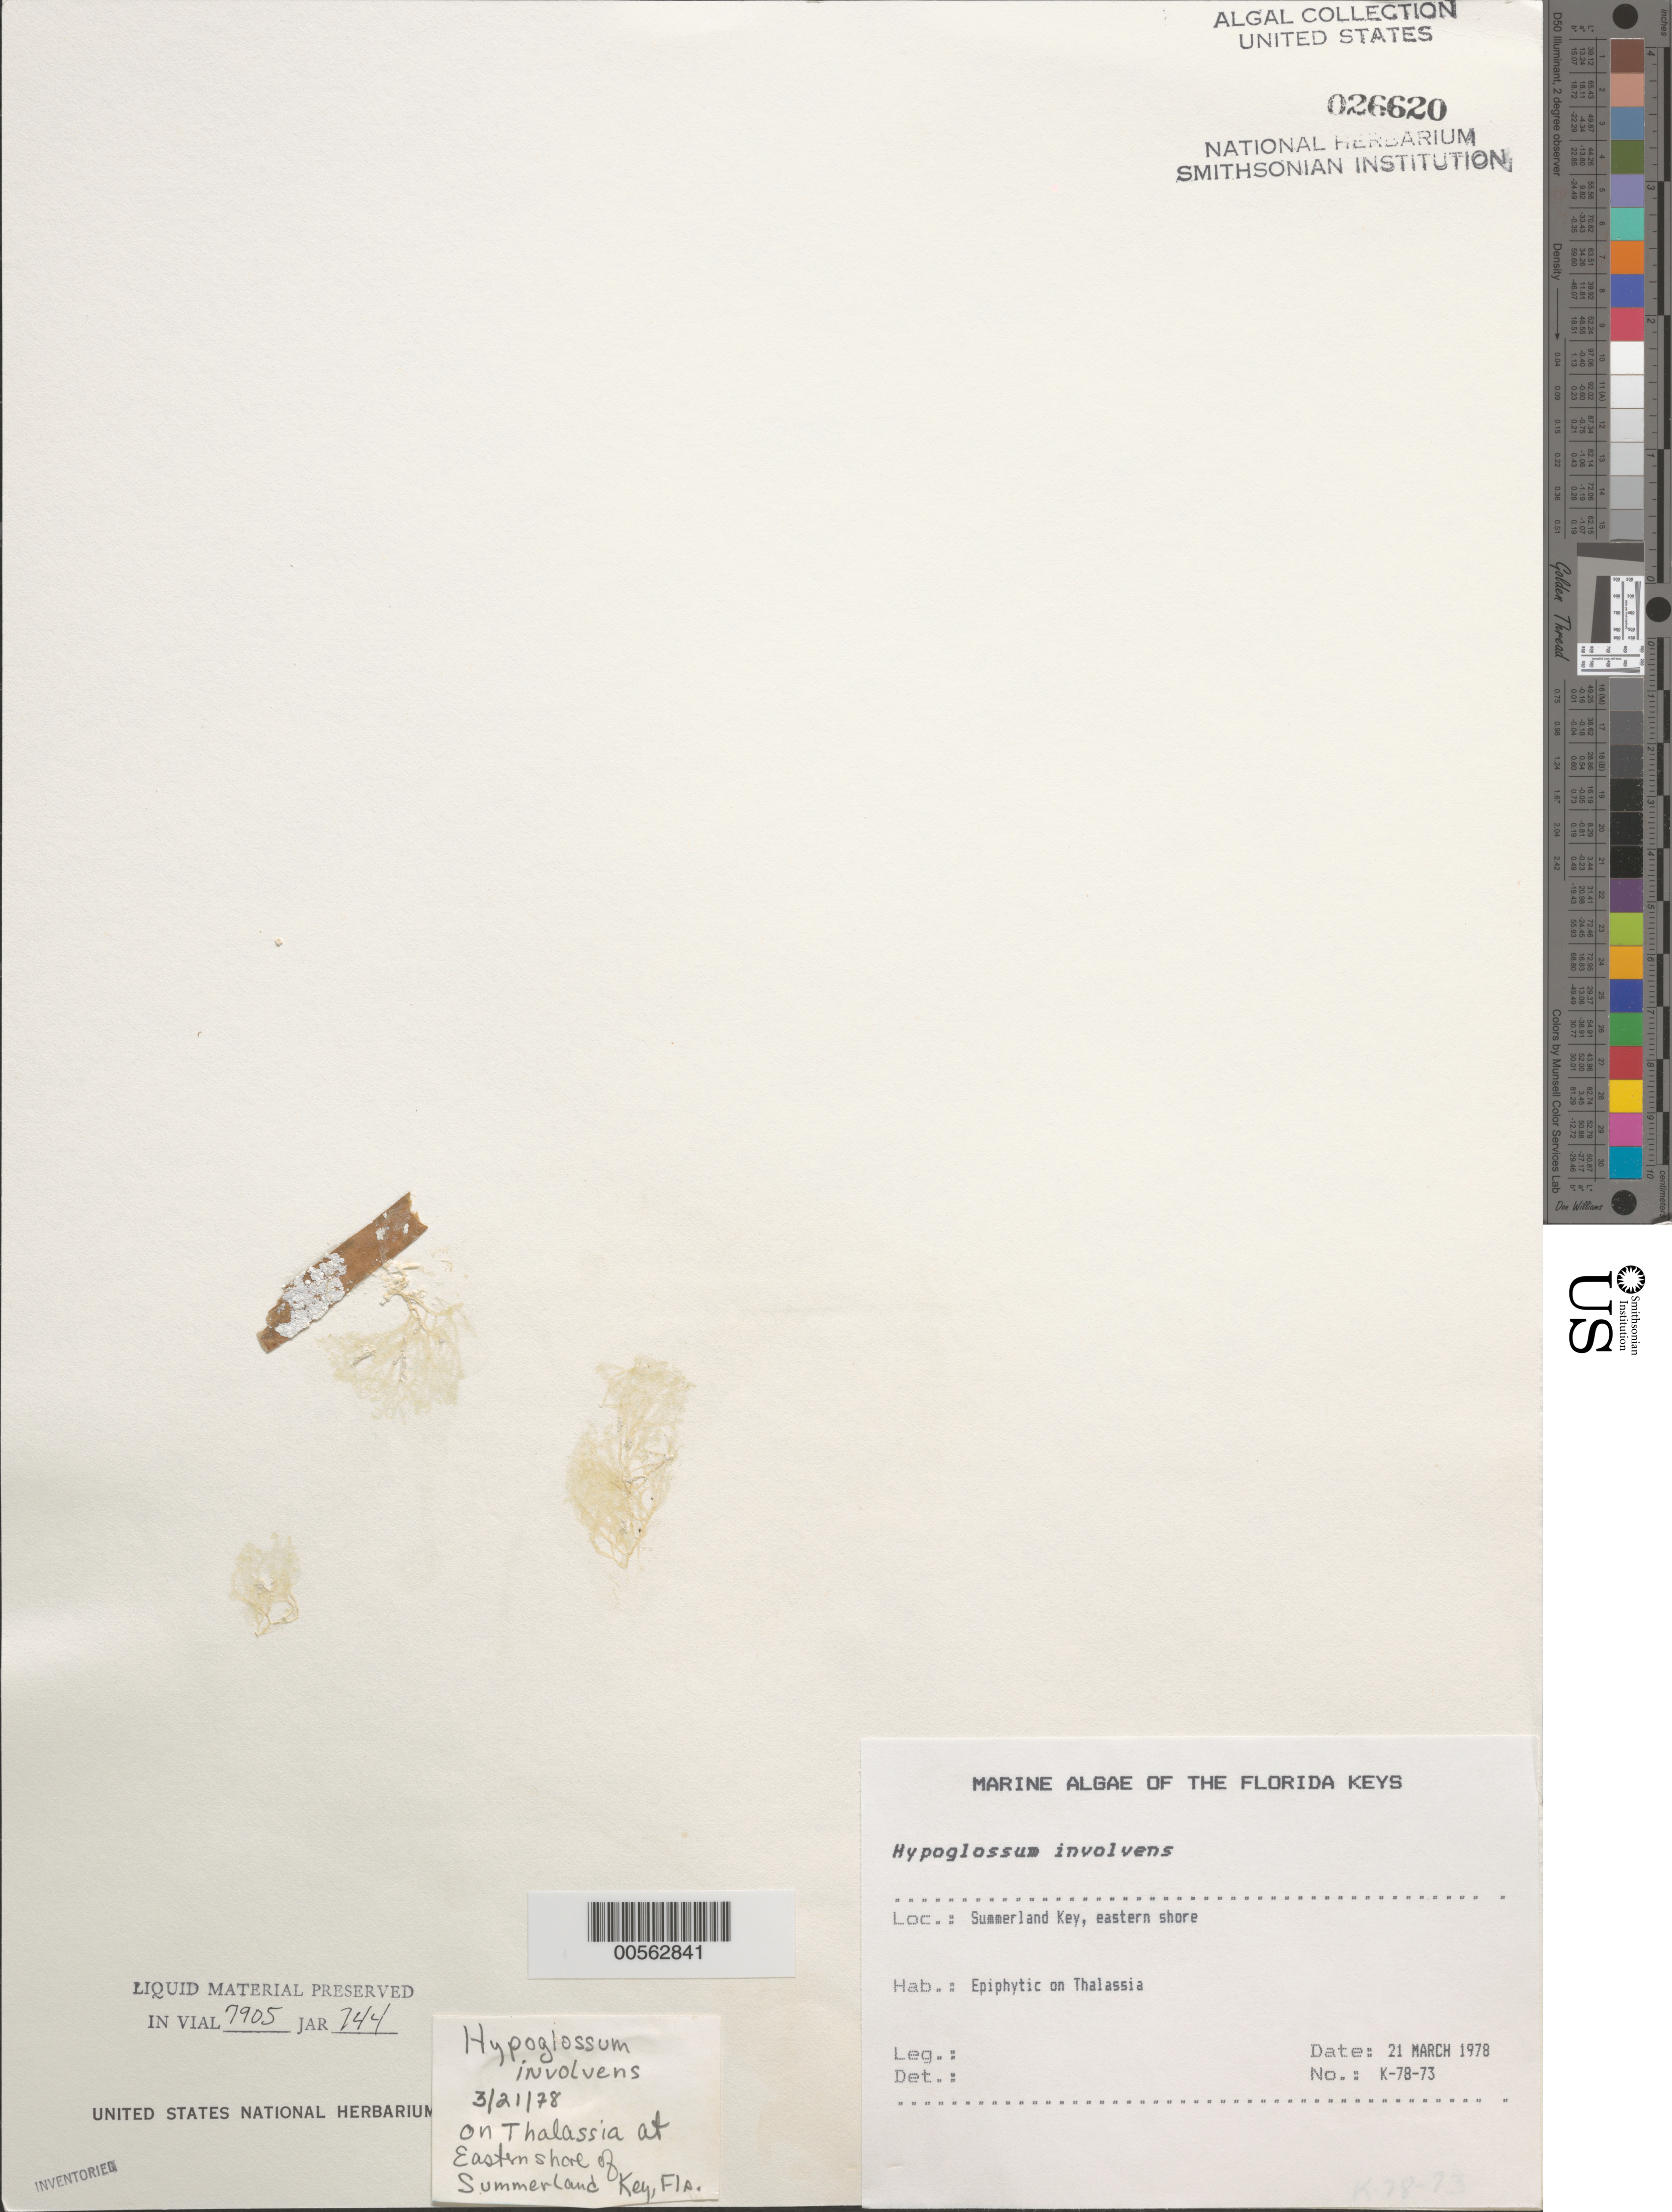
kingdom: Plantae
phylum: Rhodophyta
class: Florideophyceae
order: Ceramiales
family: Delesseriaceae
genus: Hypoglossum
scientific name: Hypoglossum involvens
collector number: K-78-73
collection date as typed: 21 Mar 1978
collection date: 1978-03-21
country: United States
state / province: Florida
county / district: Monroe County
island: Summerland Key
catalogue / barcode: US 26620